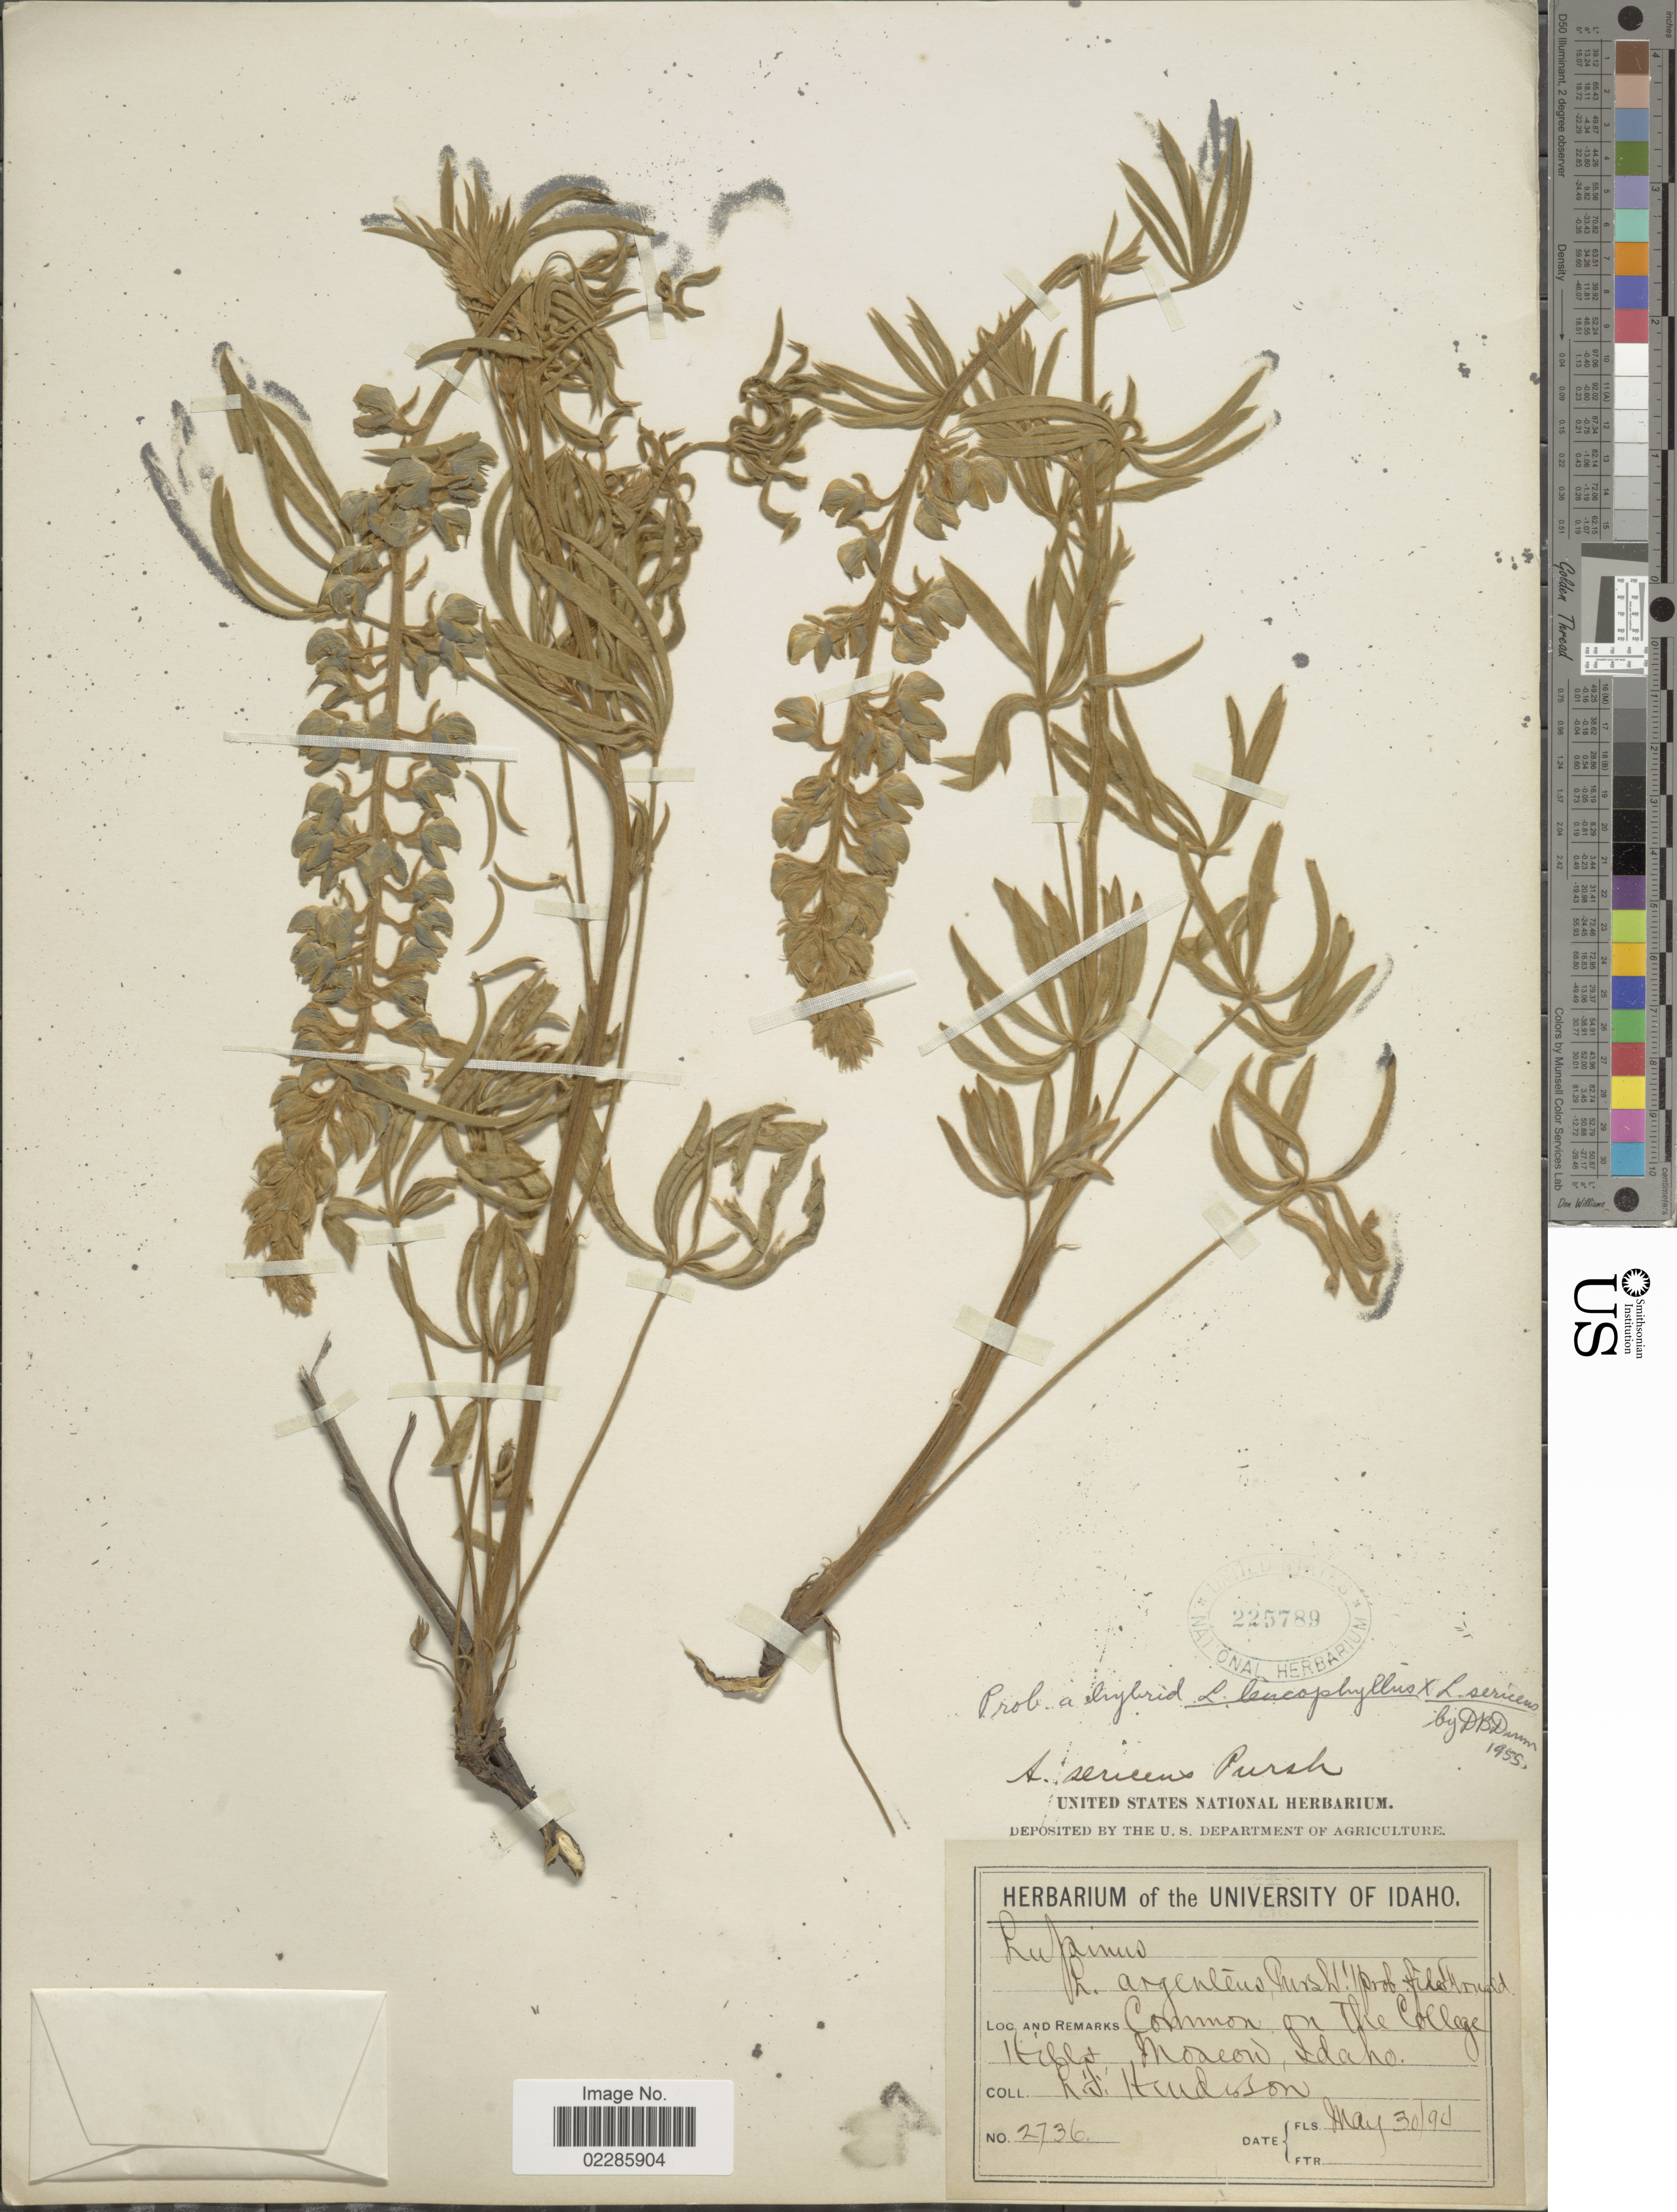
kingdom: Plantae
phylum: Tracheophyta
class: Magnoliopsida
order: Fabales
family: Fabaceae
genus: Lupinus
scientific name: Lupinus leucophyllus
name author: Douglas ex Lindl.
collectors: L. Henderson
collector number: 2736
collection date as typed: Transcribed d/m/y: 30/5/94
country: United States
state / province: Idaho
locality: Common on the College Hills, Meadow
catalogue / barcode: US 225789